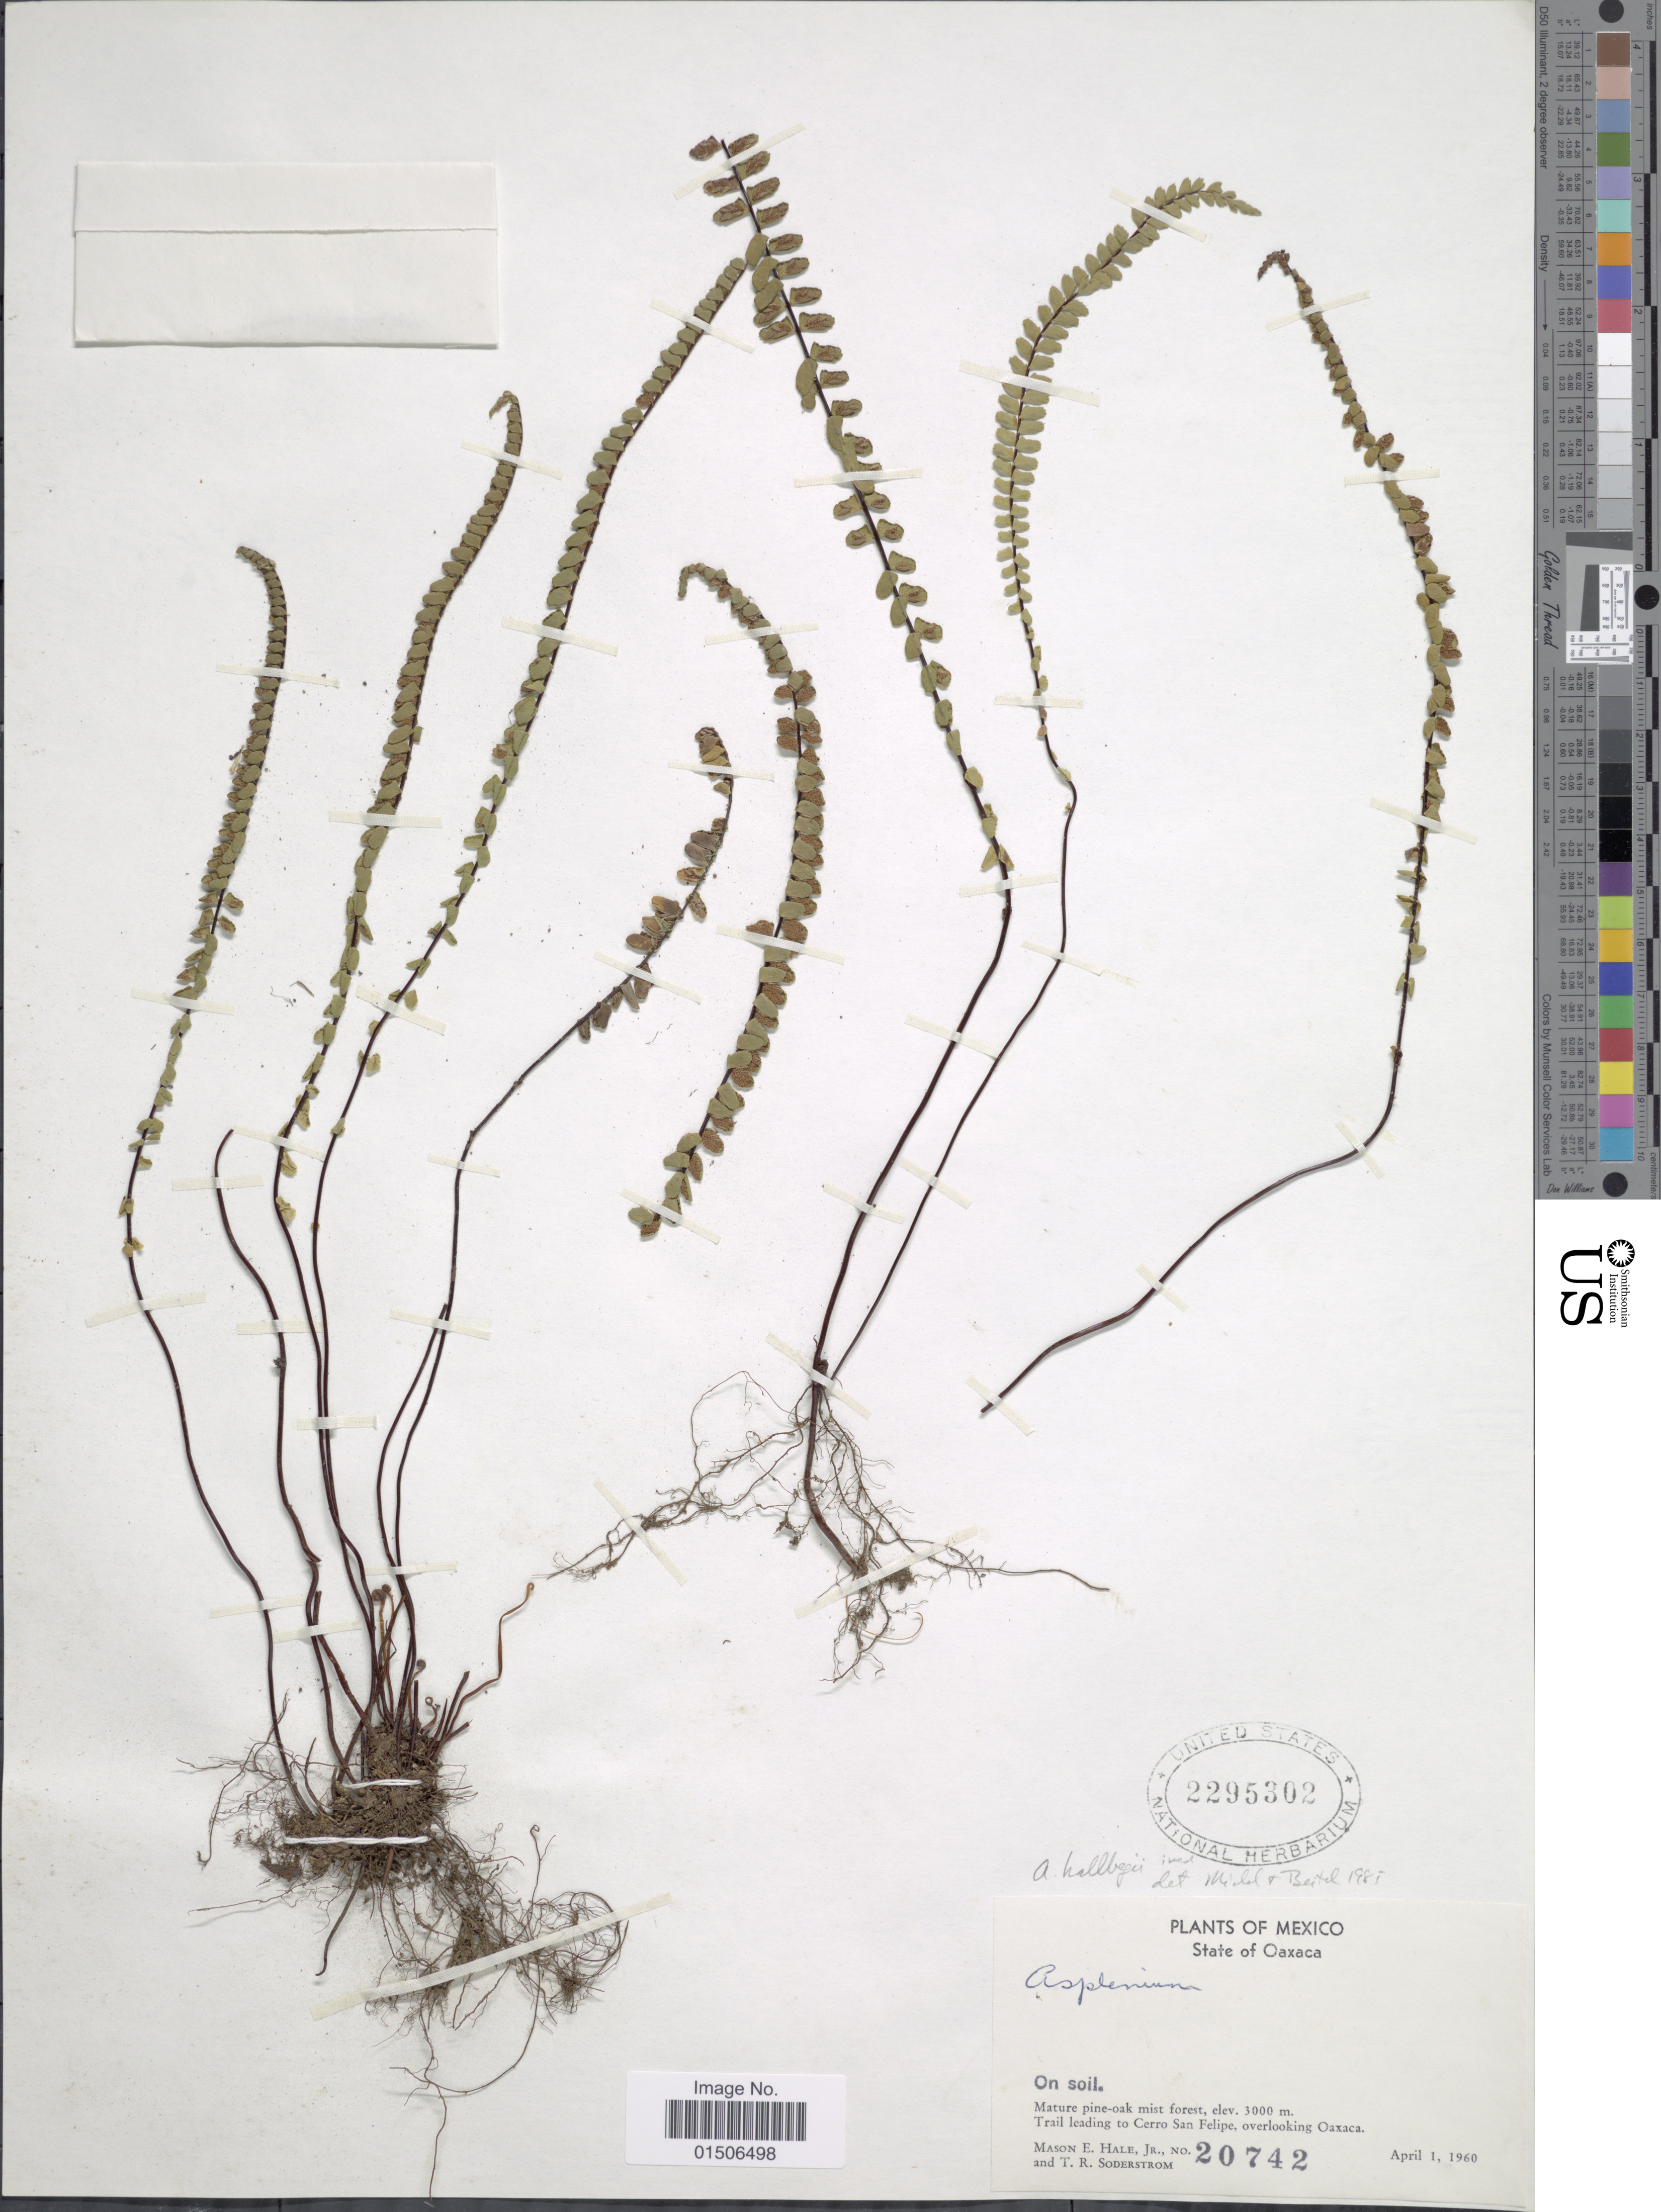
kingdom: Plantae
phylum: Tracheophyta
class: Polypodiopsida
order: Polypodiales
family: Aspleniaceae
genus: Asplenium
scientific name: Asplenium hallbergii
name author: Mickel & Beitel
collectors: M. Hale & T. R. Soderstrom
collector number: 20742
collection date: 1960-04-01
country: Mexico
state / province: Oaxaca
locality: On soil, mature pine-oak mist forest, Trail leading to Cerro San Felipe, overlooking Oaxaca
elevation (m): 3000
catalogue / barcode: US 2295302